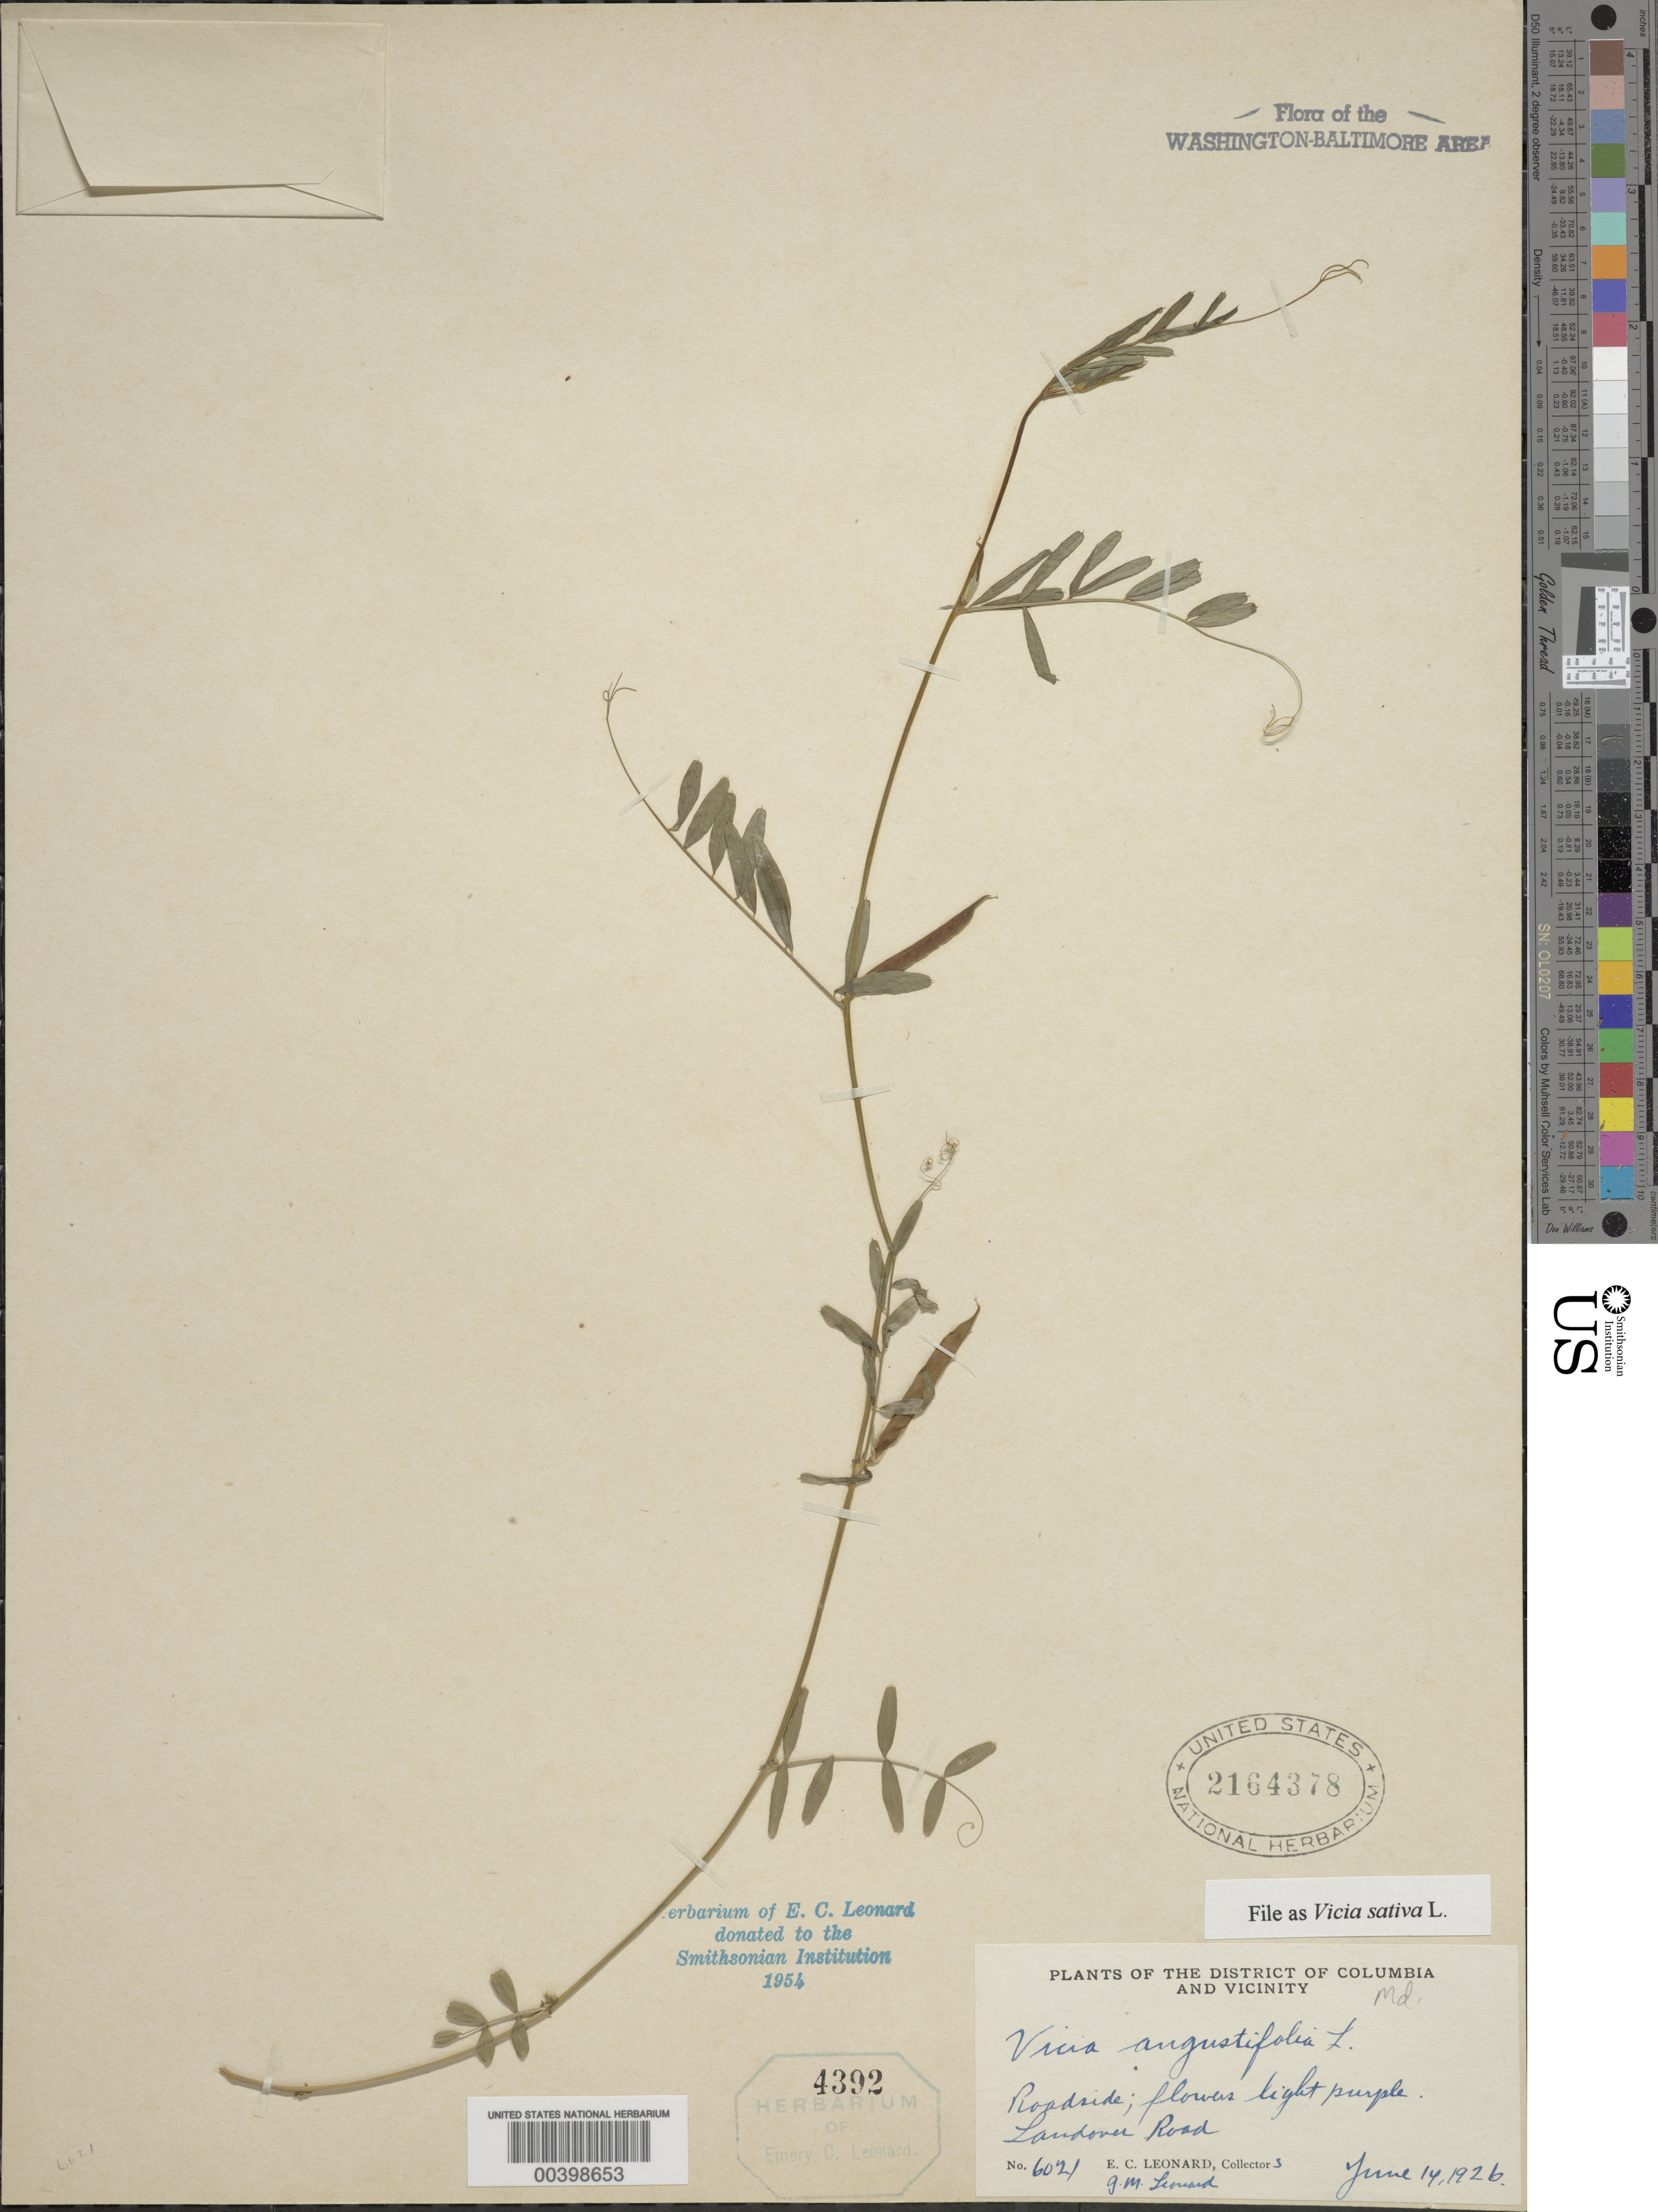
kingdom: Plantae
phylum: Tracheophyta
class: Magnoliopsida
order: Fabales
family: Fabaceae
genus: Vicia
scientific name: Vicia sativa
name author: L.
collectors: E. C. Leonard & G. M. Leonard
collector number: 6021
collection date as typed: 14 Jun 1926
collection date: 1926-06-14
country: United States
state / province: Maryland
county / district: Prince George's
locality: Landover Road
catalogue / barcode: US 2164378